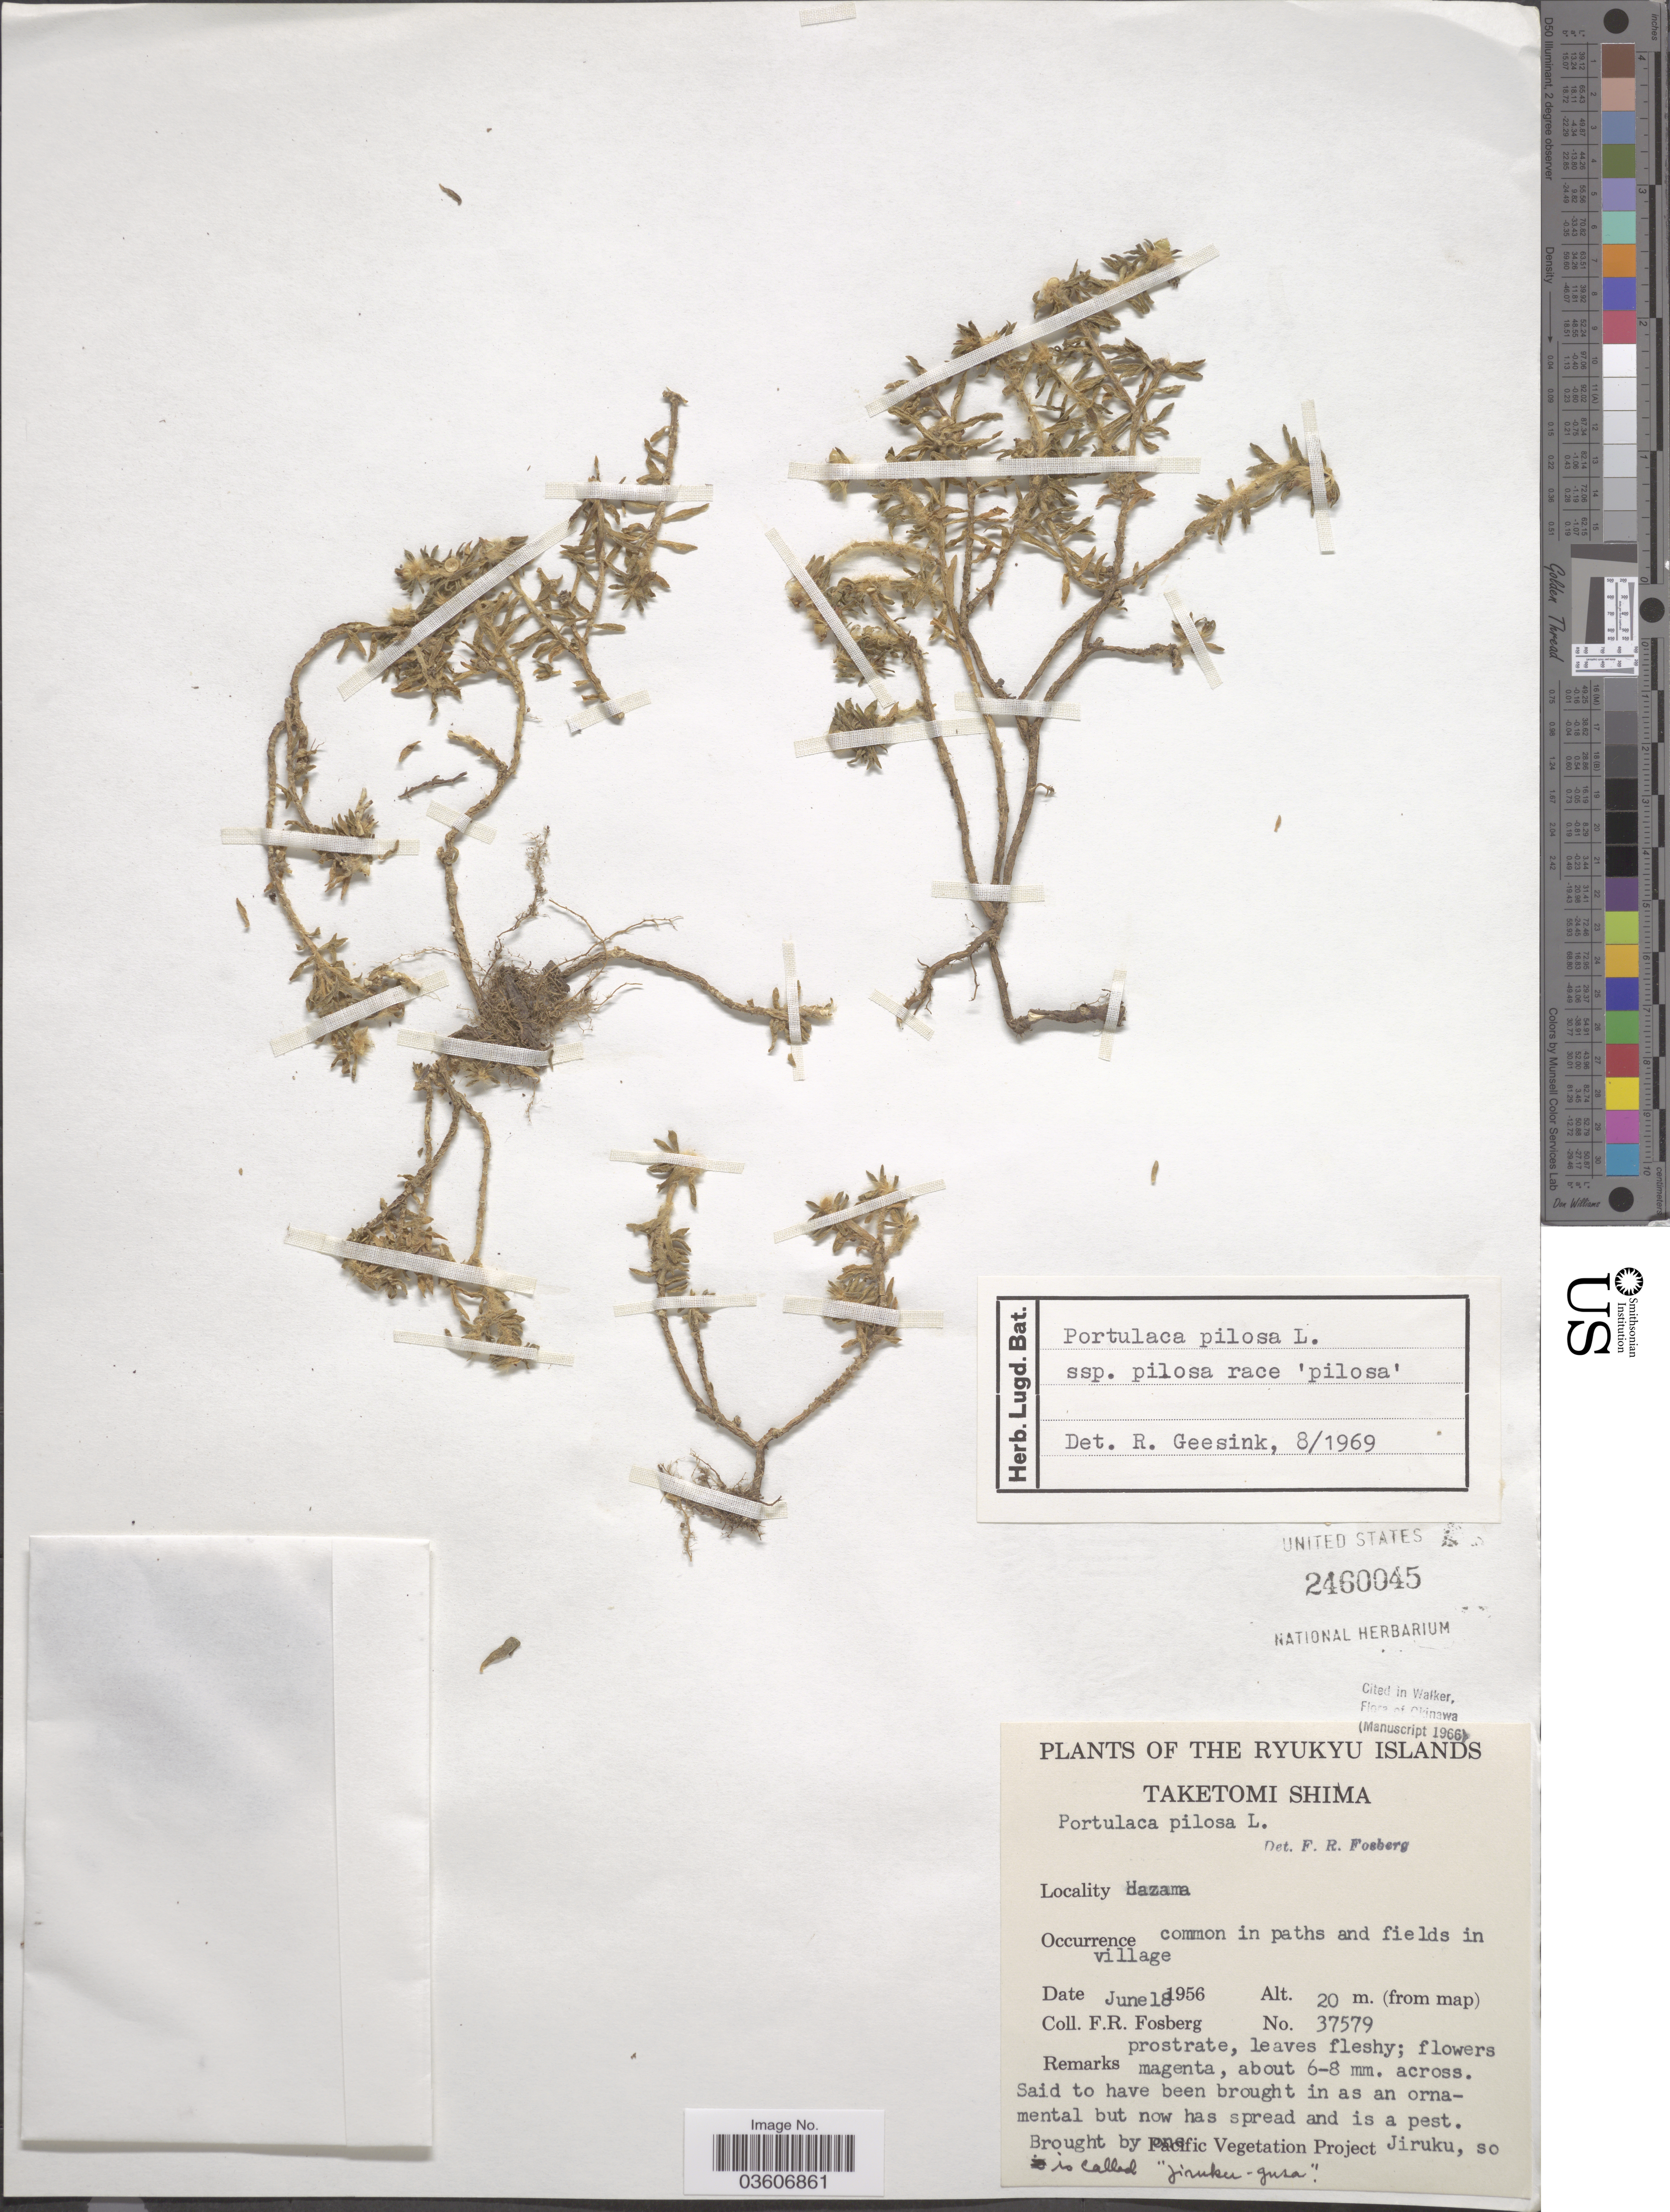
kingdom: Plantae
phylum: Tracheophyta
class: Magnoliopsida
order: Caryophyllales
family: Portulacaceae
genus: Portulaca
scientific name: Portulaca pilosa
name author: L.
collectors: F. R. Fosberg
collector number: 37579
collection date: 1956-06-18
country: Japan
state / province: Okinawa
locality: The Ryukyu Islands, Taketomi Shima. Hazama.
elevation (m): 20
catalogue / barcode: US 2460045